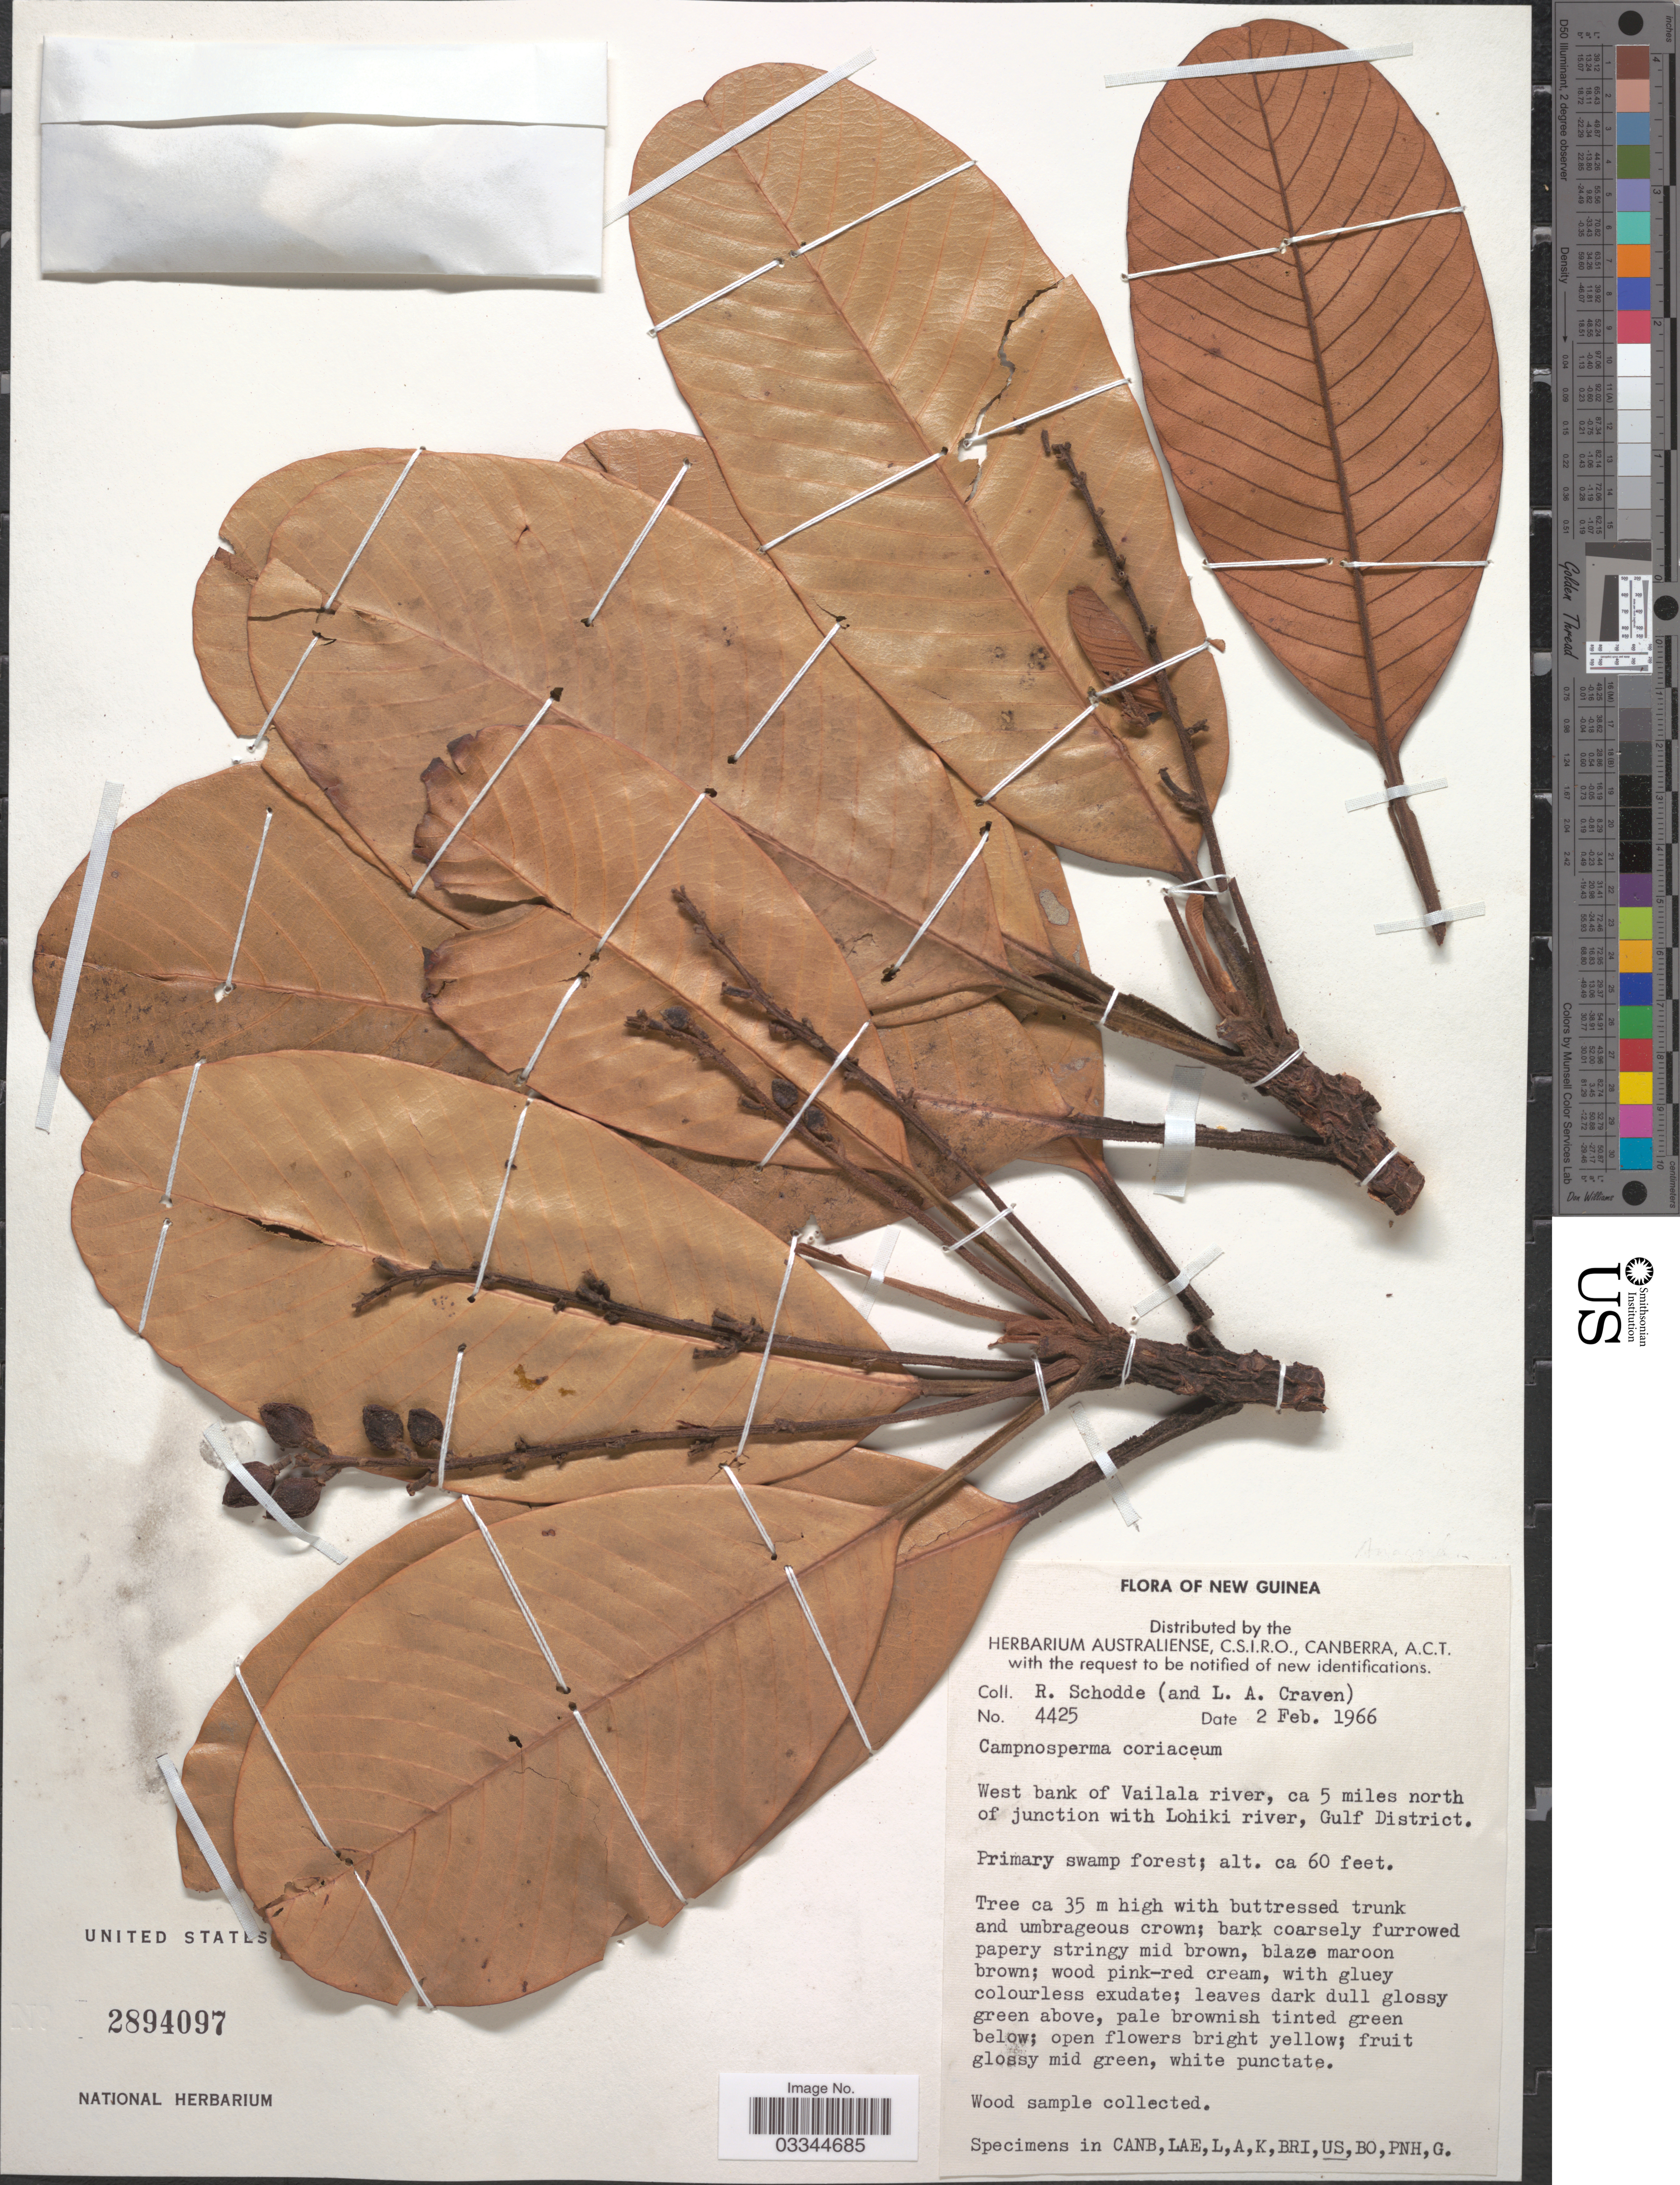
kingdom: Plantae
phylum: Tracheophyta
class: Magnoliopsida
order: Sapindales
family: Anacardiaceae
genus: Campnosperma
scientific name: Campnosperma coriaceum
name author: (Jack) Hallier f.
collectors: R. Schodde & L. A. Craven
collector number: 4425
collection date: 1966-02-02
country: Papua New Guinea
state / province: Gulf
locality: New Guinea, West bank of Vailala river, ca 5 miles north of junction with Lohiki river, Gulf District.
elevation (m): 18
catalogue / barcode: US 2894097